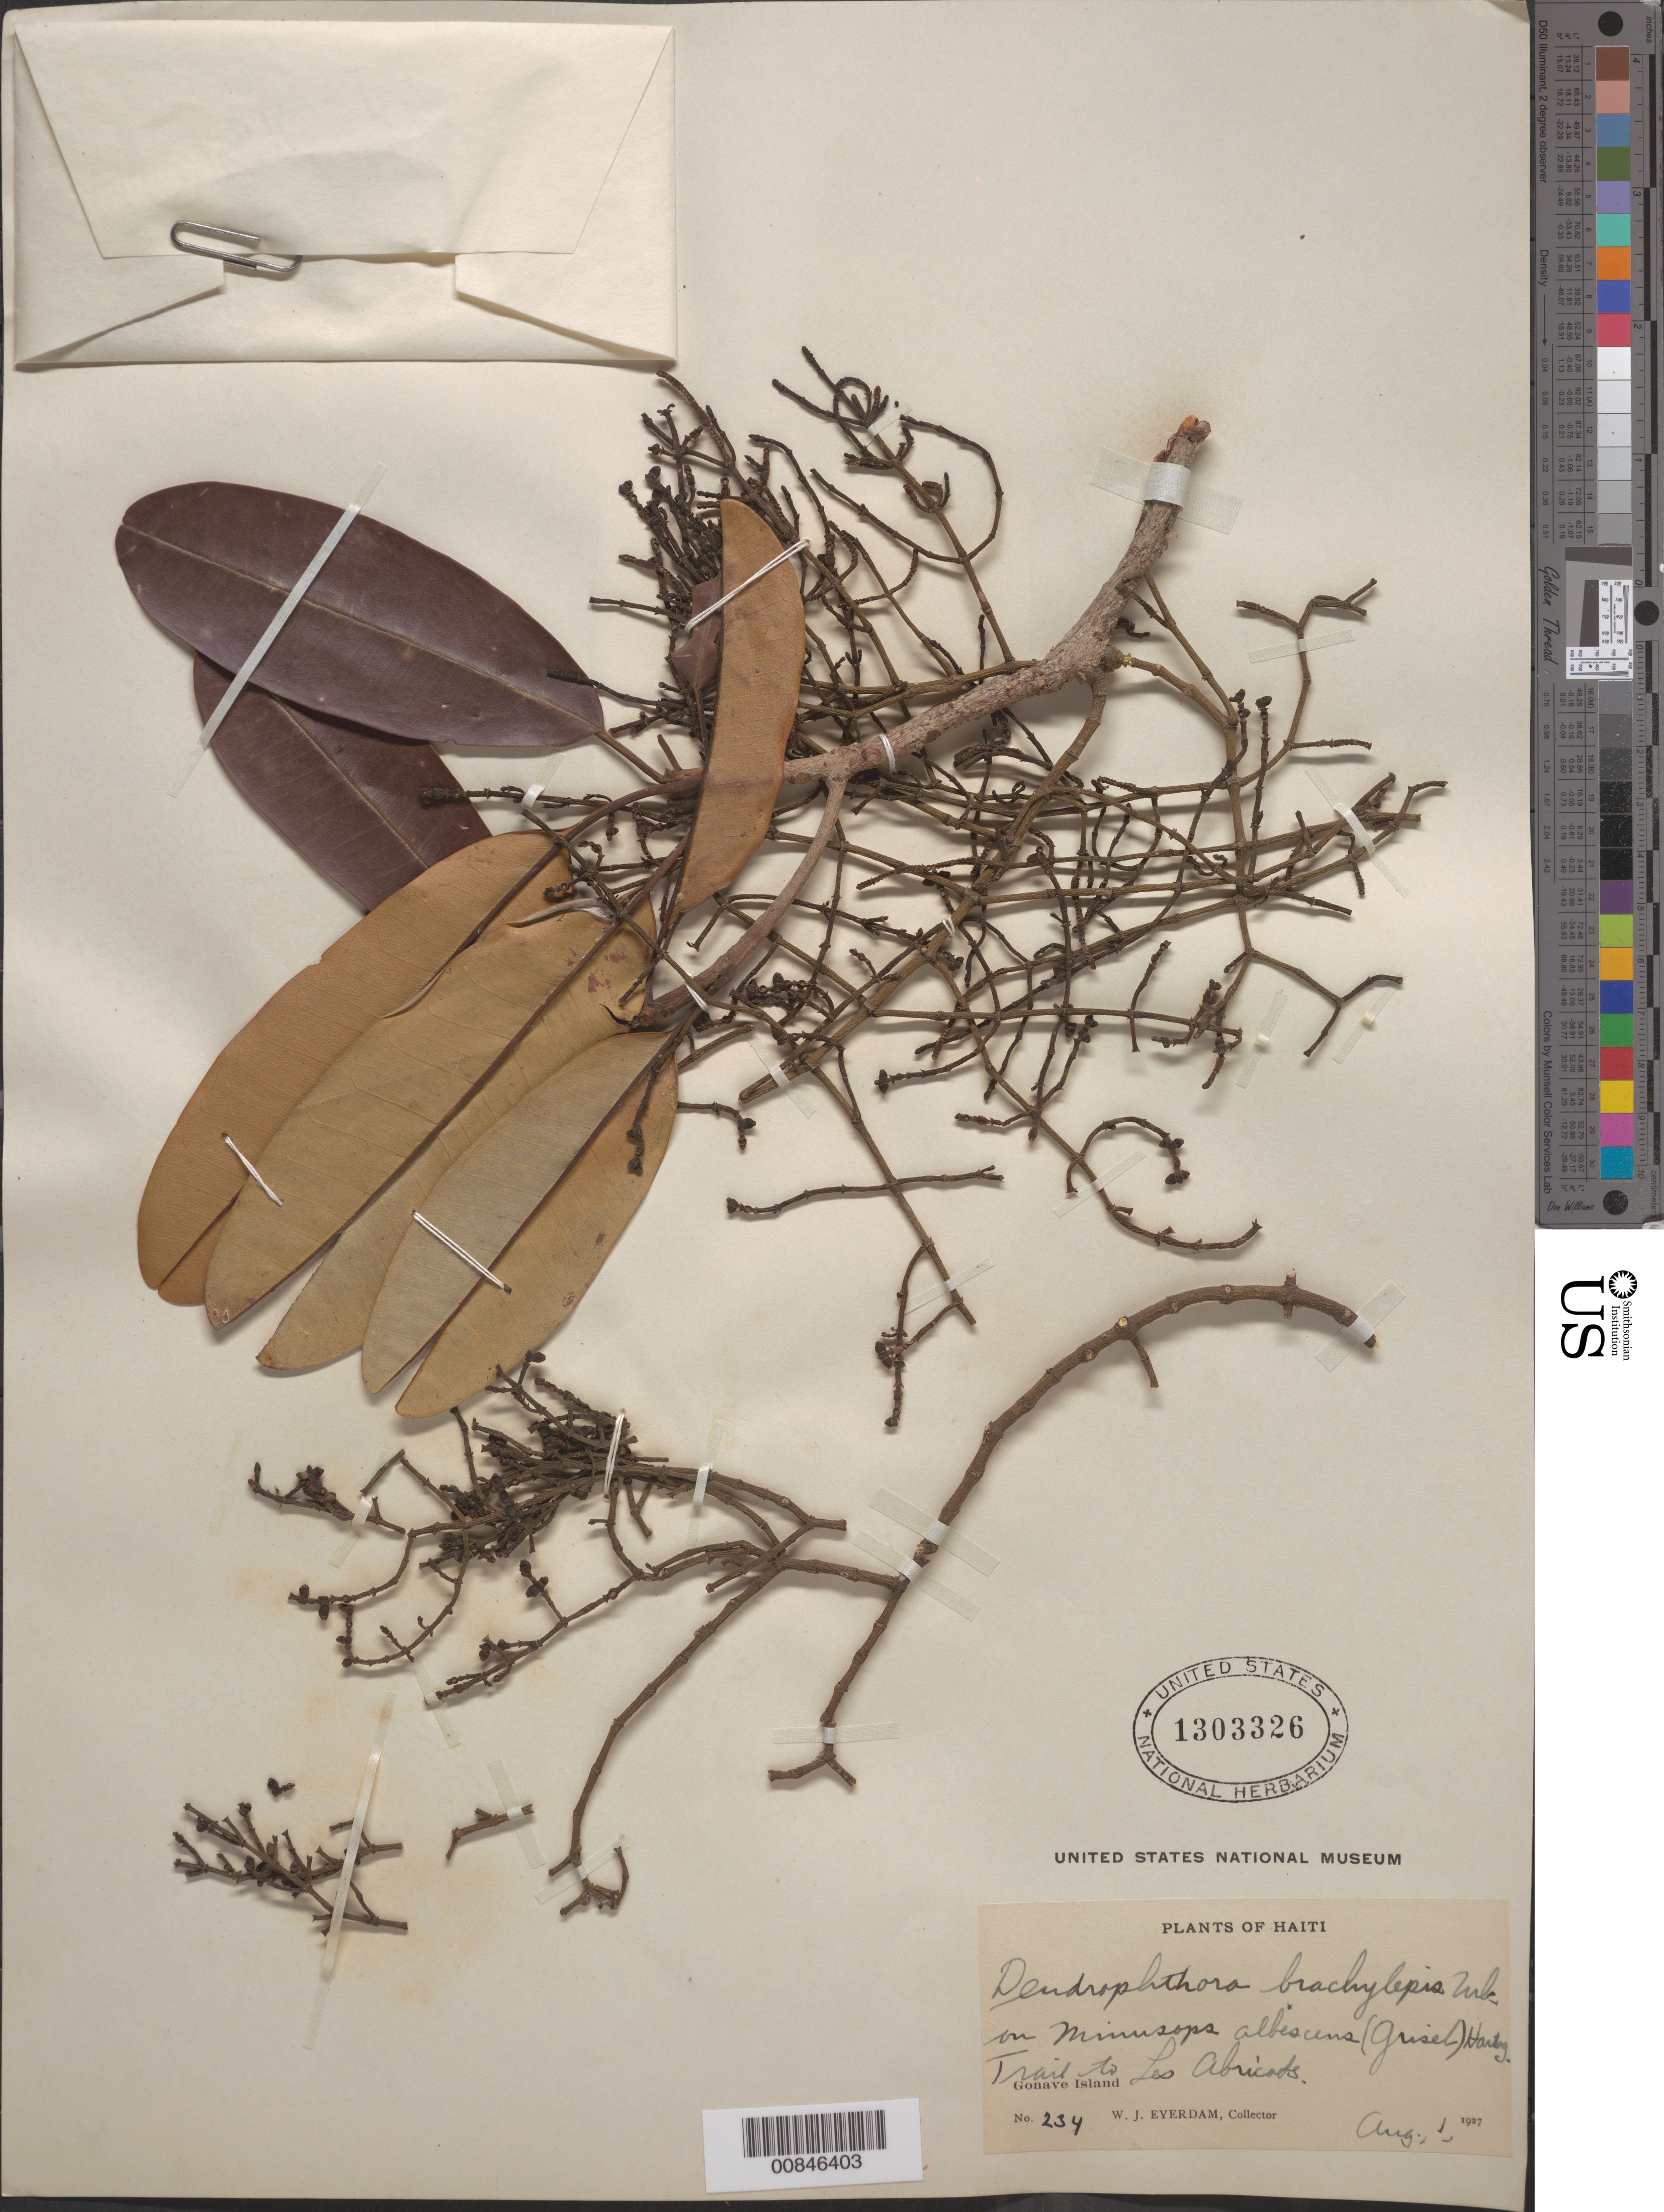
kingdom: Plantae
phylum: Tracheophyta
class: Magnoliopsida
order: Santalales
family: Viscaceae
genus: Dendrophthora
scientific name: Dendrophthora brachylepis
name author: Urb.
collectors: W. J. Eyerdam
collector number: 234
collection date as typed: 01 Aug 1927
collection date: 1927-08-01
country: Haiti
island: Hispaniola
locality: Trail to Les Abricots.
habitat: On Mimusops albescens ( Griseb. ) Hartog.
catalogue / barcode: US 1303326